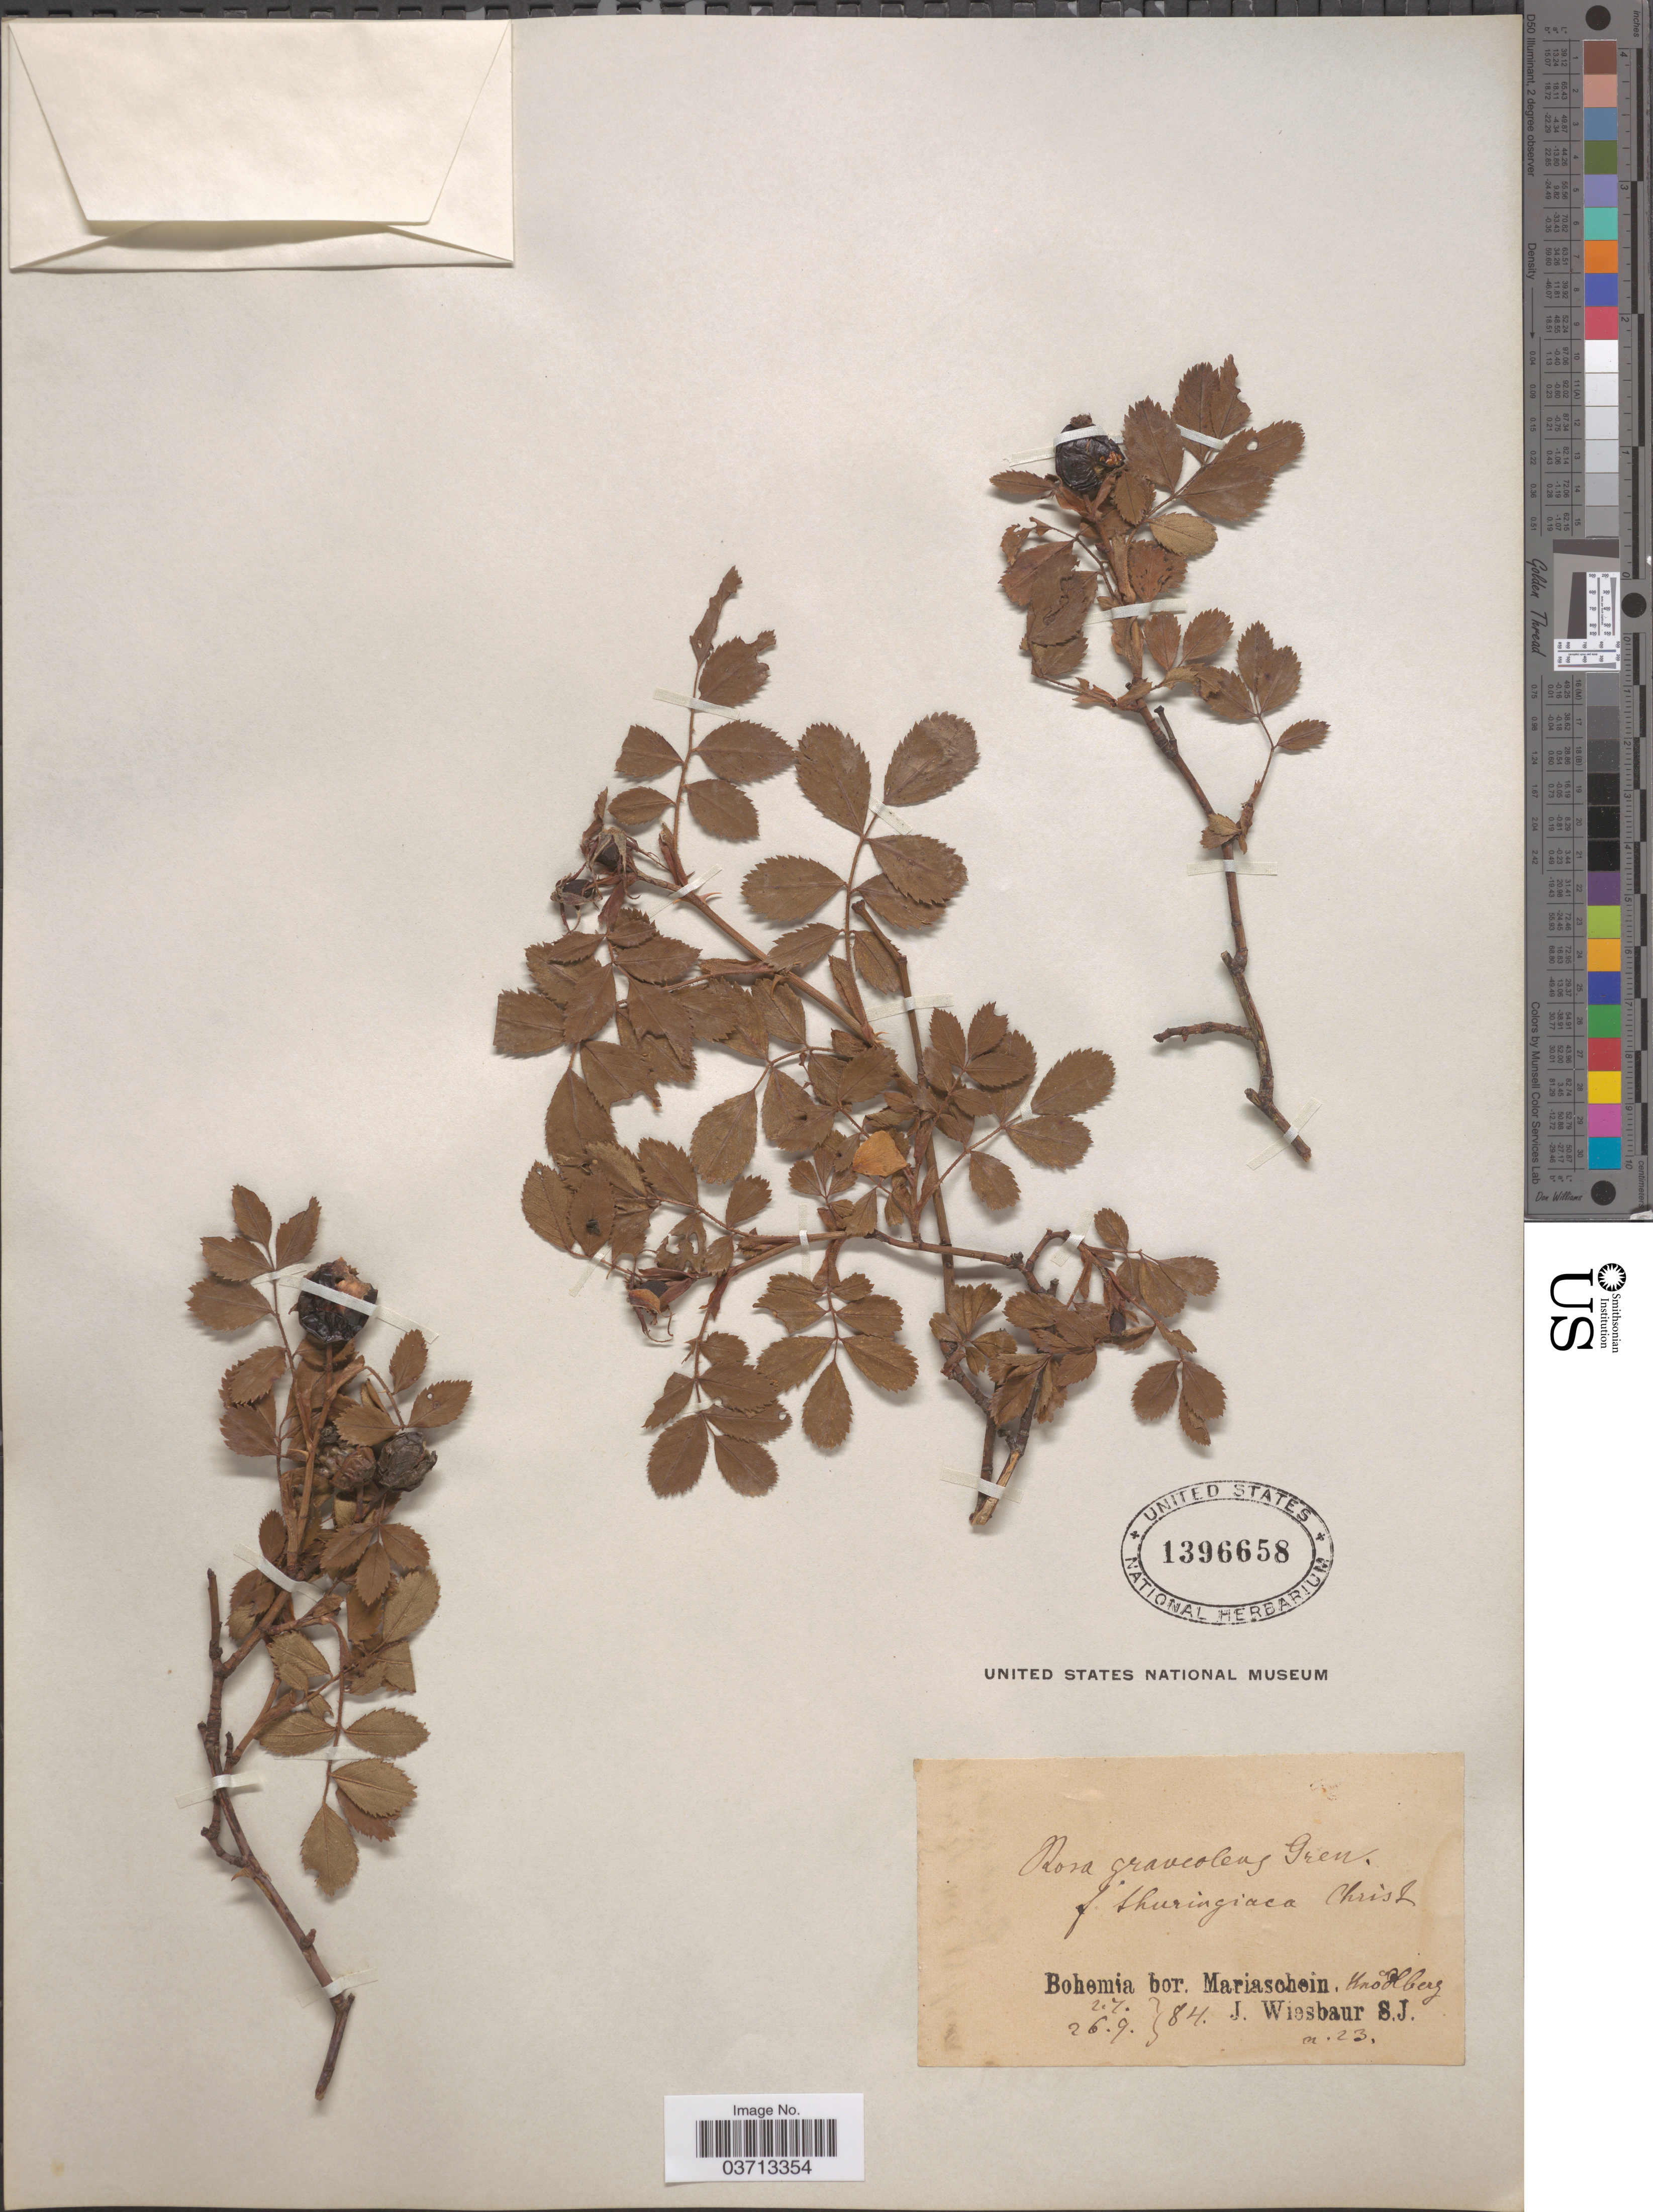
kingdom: Plantae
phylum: Tracheophyta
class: Magnoliopsida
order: Rosales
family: Rosaceae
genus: Rosa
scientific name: Rosa graveolens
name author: Gren.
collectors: J. Wiesbaur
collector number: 23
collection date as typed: Transcribed d/m/y: 2/7/84 to 26/9/84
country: Czechia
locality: Bohemia bor. Mariaschein. Knodlberg.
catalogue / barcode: US 1396658